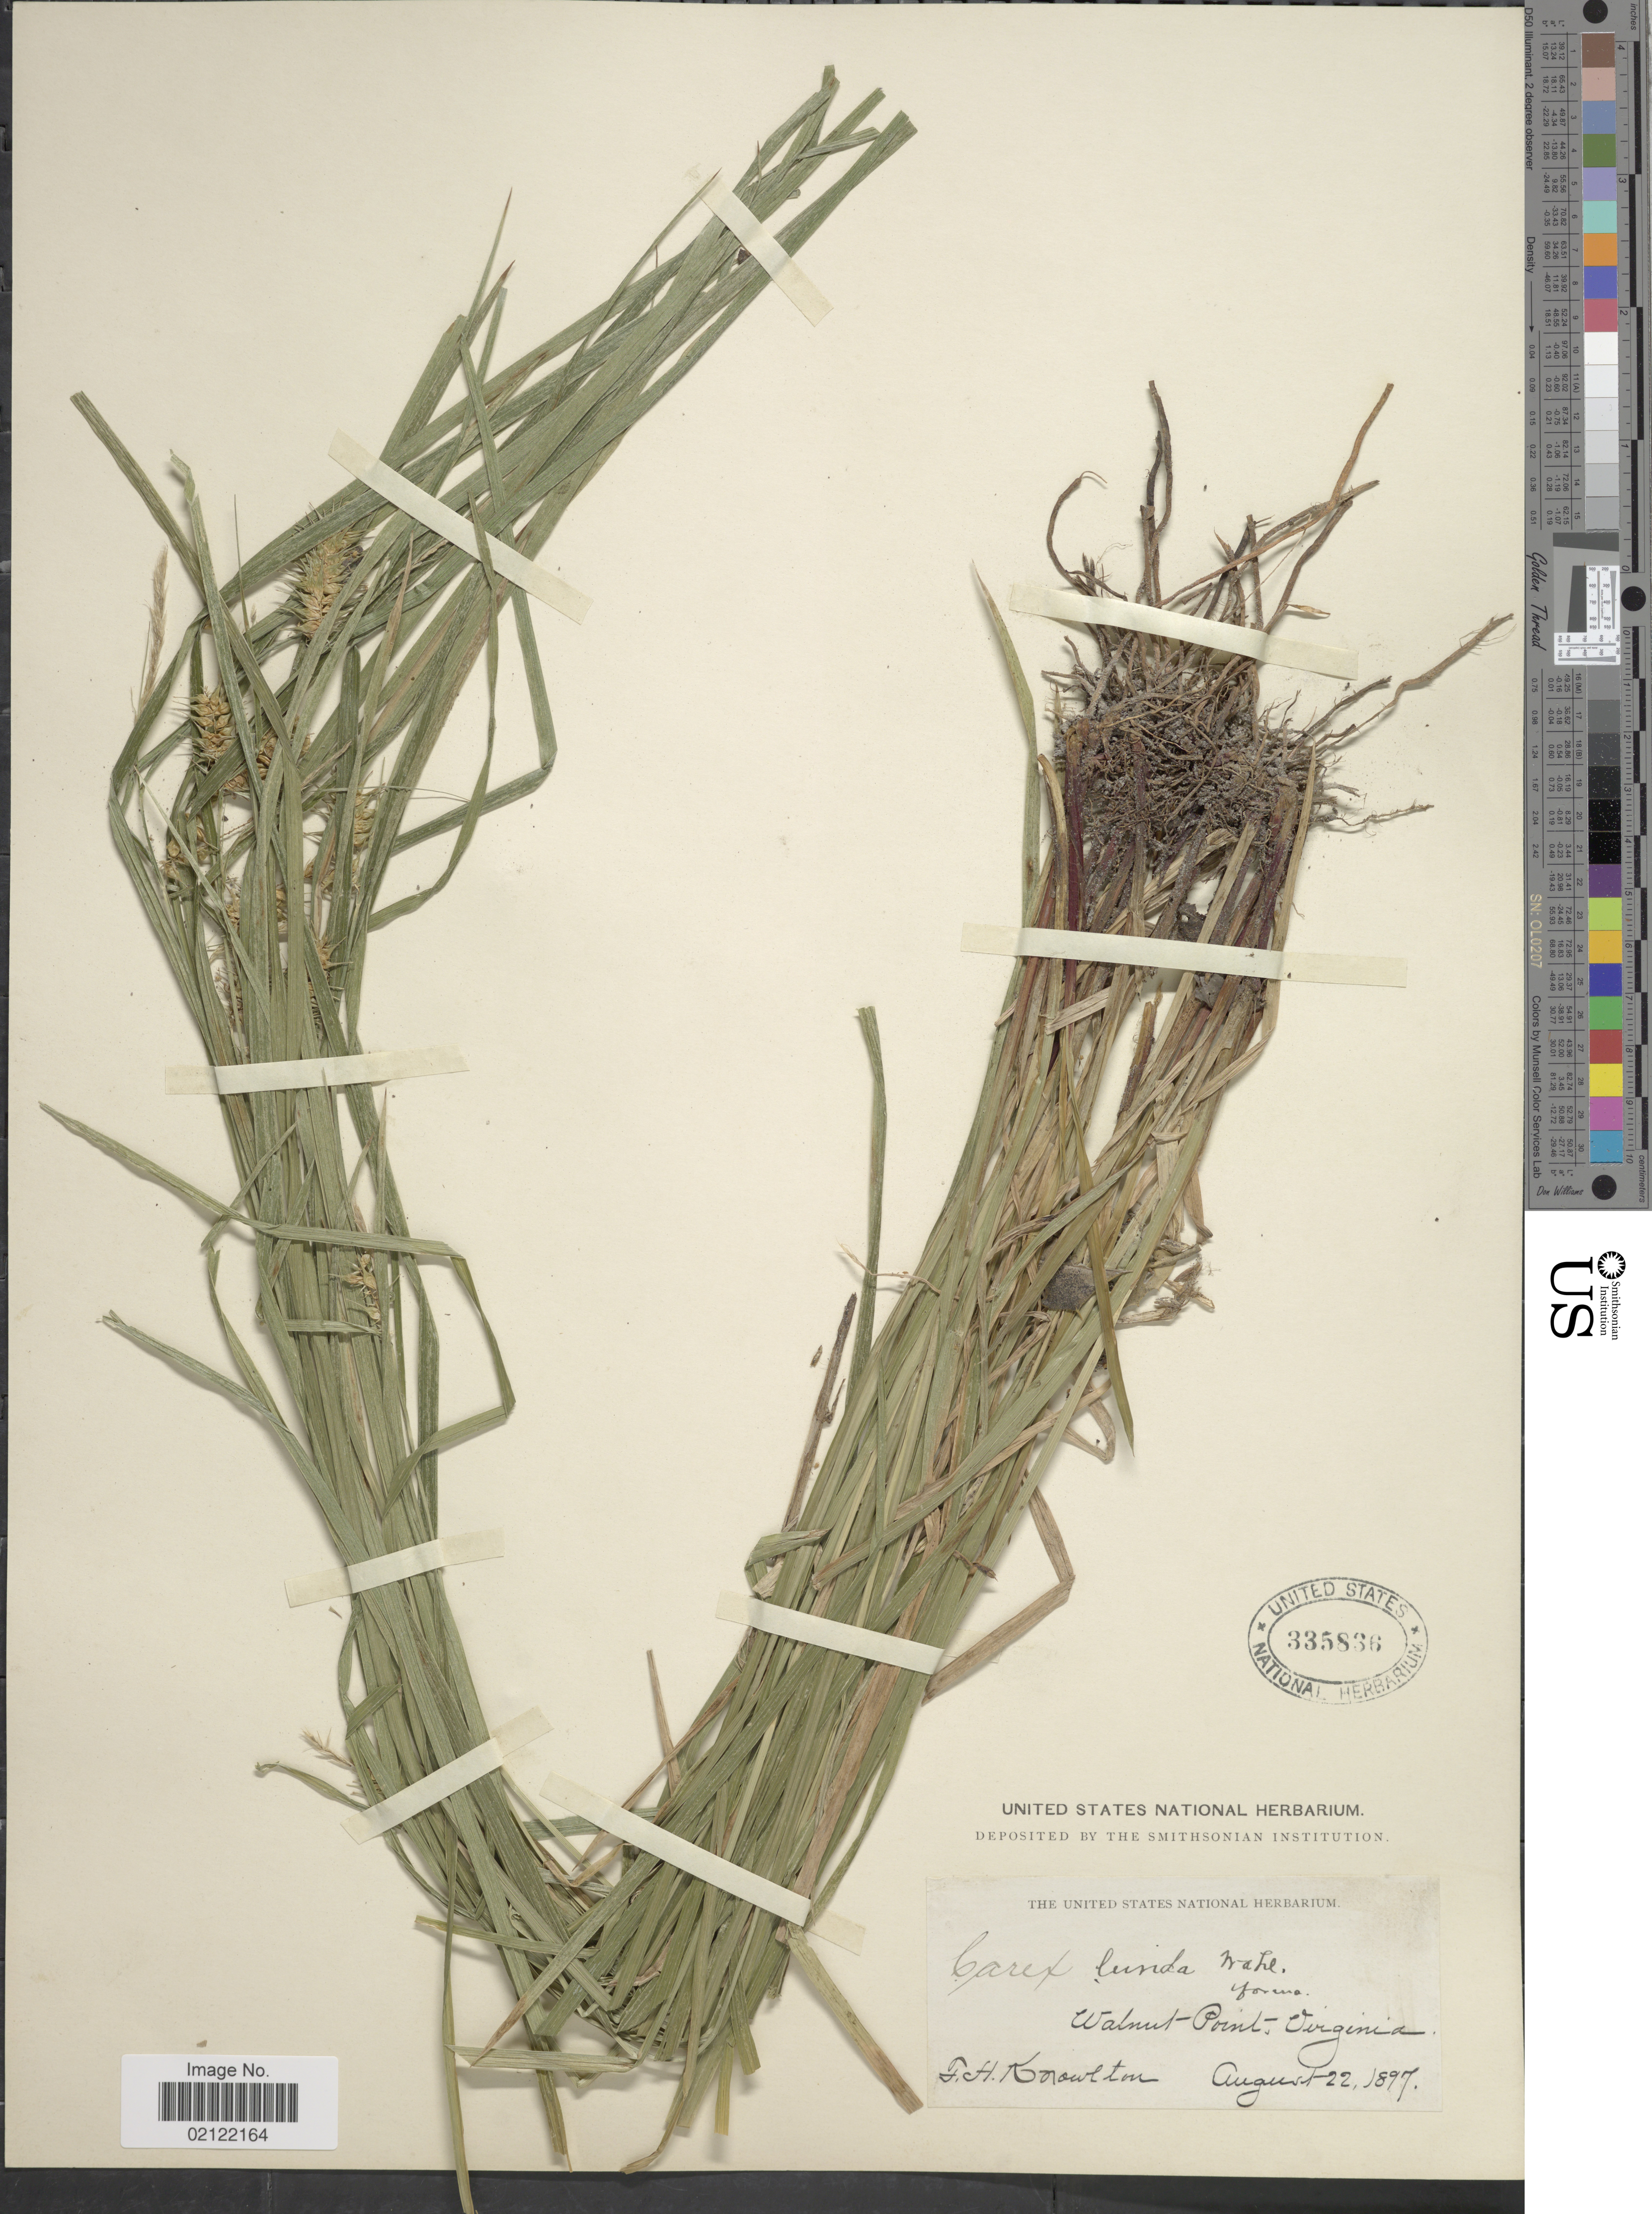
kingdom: Plantae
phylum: Tracheophyta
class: Liliopsida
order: Poales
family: Cyperaceae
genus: Carex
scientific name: Carex lurida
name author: Wahlenb.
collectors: F. H. Knowlton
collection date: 1897-08-22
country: United States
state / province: Virginia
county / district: Northumberland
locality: Walnut Point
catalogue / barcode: US 335836